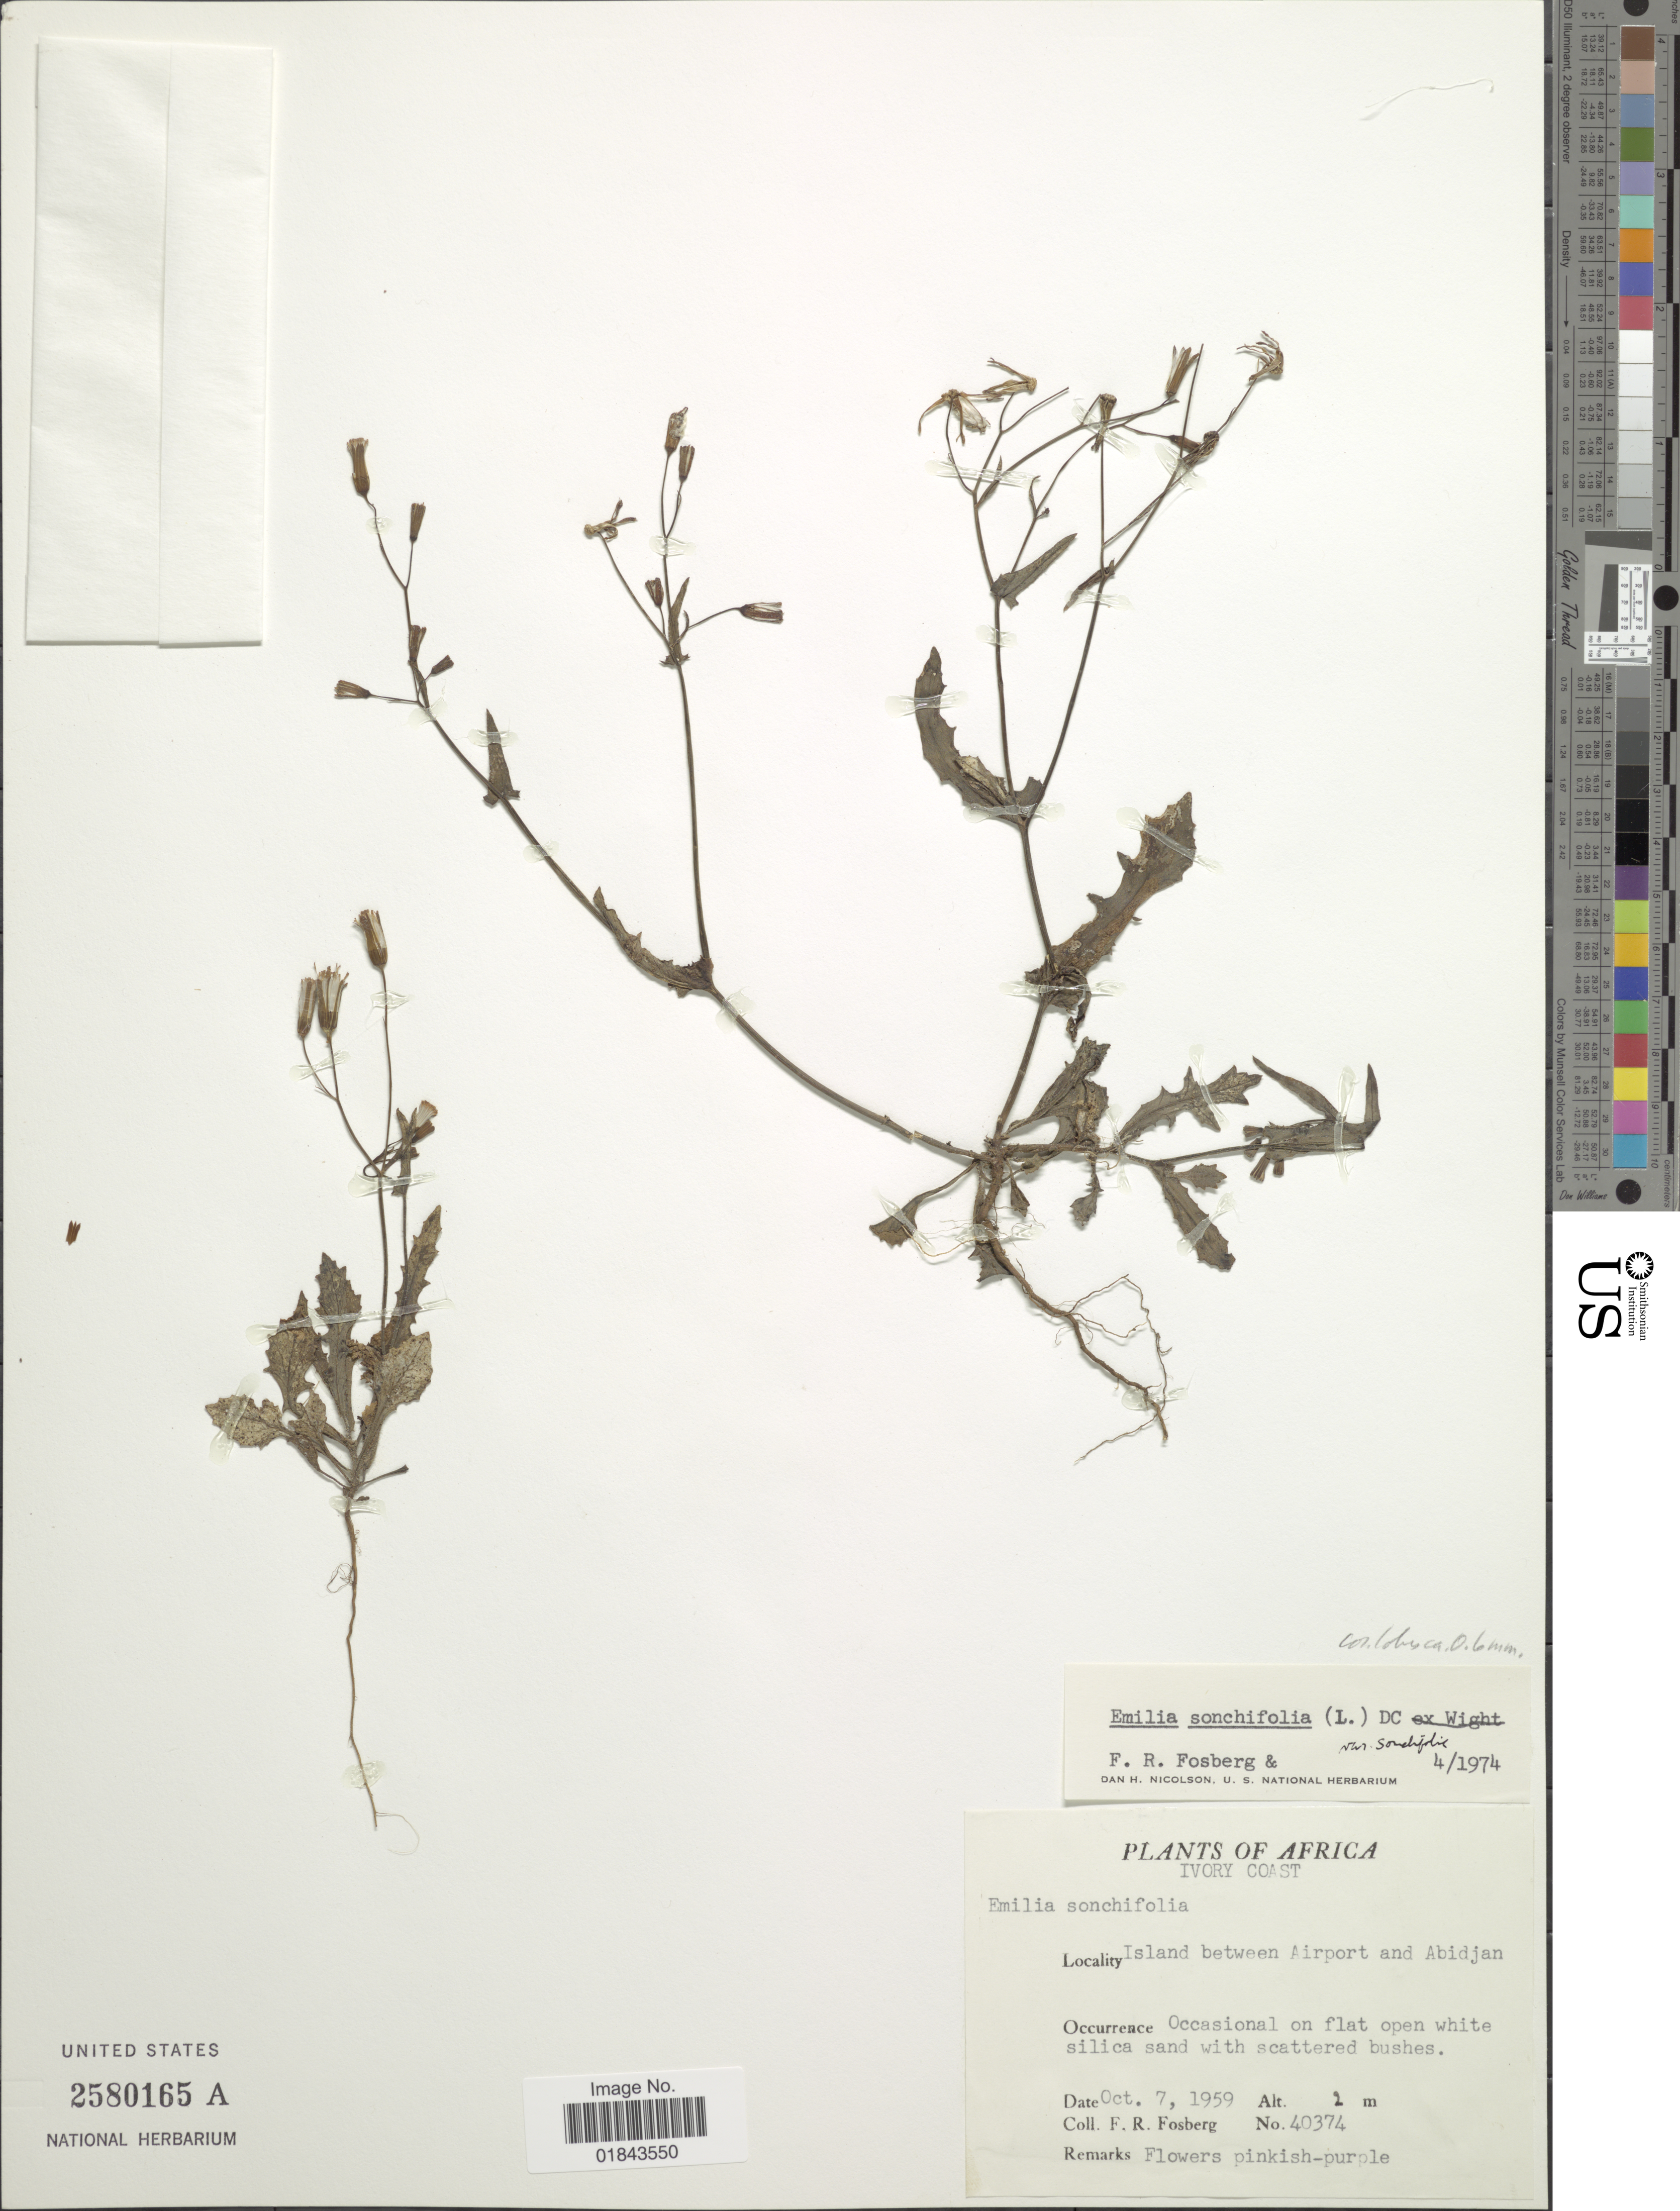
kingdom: Plantae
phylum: Tracheophyta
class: Magnoliopsida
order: Asterales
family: Asteraceae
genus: Emilia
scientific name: Emilia sonchifolia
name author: (L.) DC.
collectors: F. R. Fosberg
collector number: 40374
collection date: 1959-10-07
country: Ivory Coast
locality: Ivory Coast, Island between Airport and Abidjan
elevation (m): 2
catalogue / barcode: US 2580165A